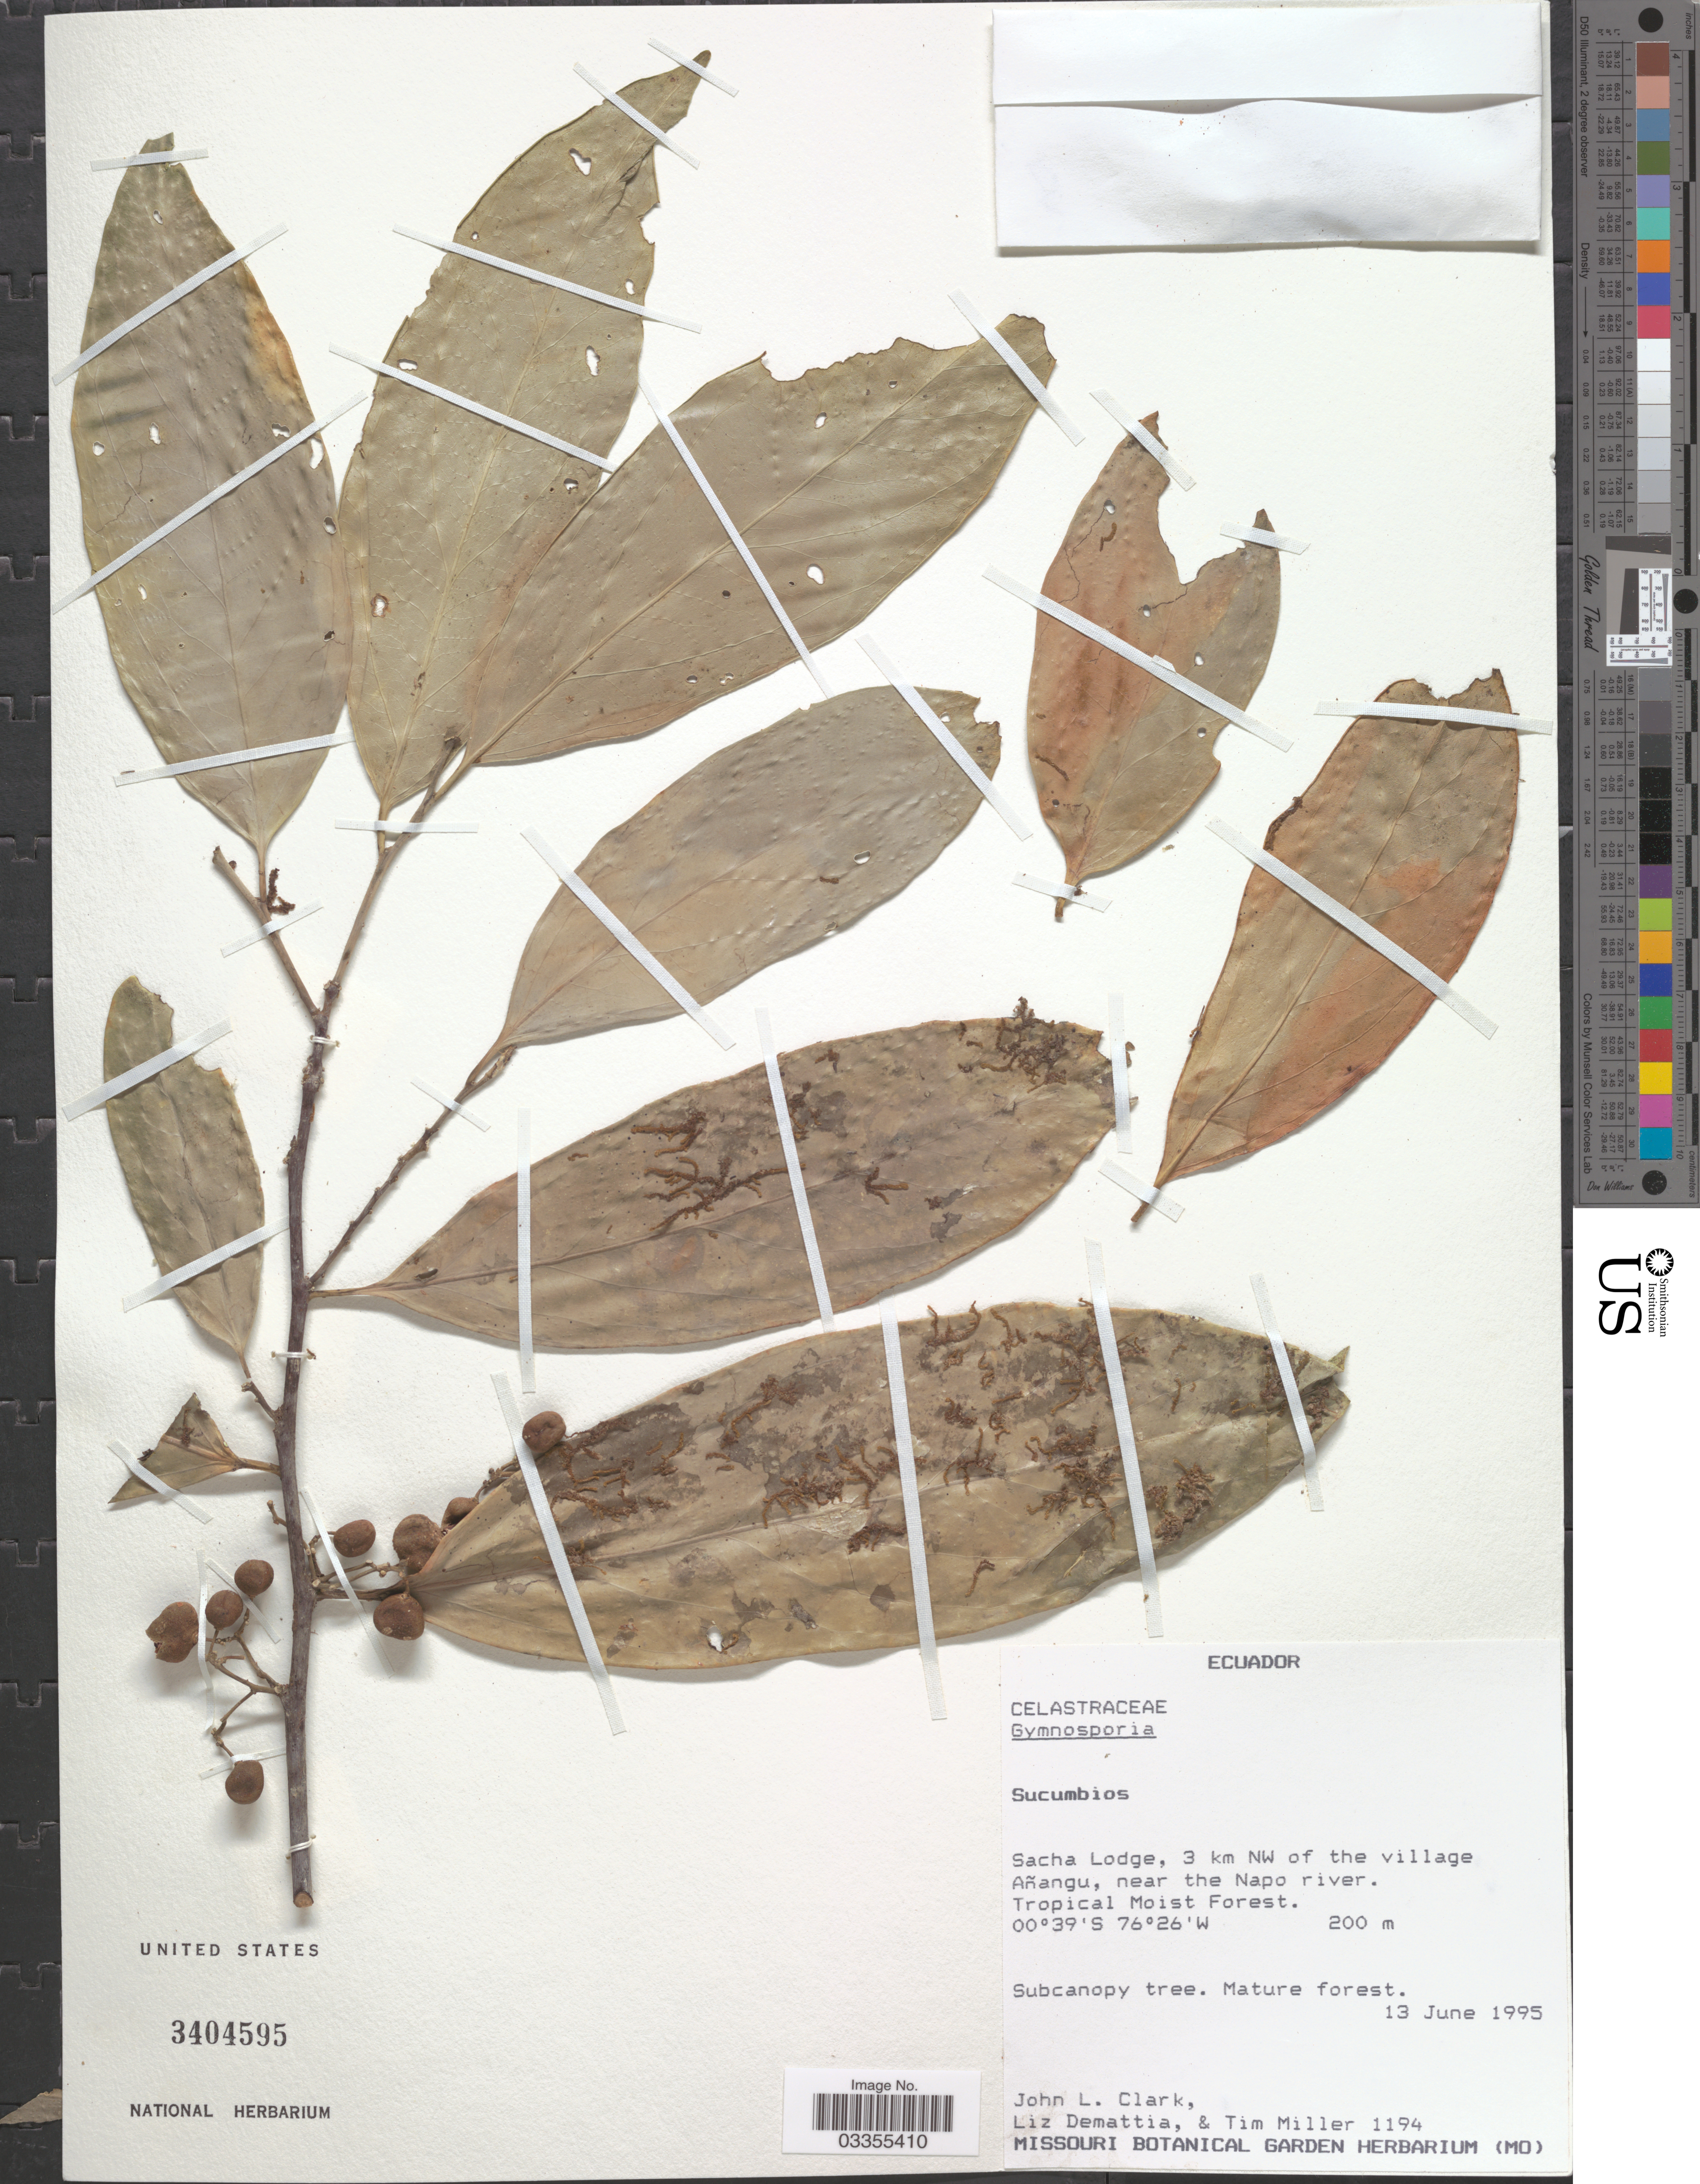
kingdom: Plantae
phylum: Tracheophyta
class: Magnoliopsida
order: Celastrales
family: Celastraceae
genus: Haydenoxylon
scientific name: Haydenoxylon urbanianum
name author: (Loes.) Simmons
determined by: Strong, M. T., (US), Smithsonian Institution - National Museum of Natural History (UNITED STATES)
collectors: J. L. Clark, L. Demattia & T. Miller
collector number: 1194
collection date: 1995-06-13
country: Ecuador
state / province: Sucumbíos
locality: Sacha Lodge, 3 km NW of the village Añangu, near the Napo river.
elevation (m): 200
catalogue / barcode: US 3404595